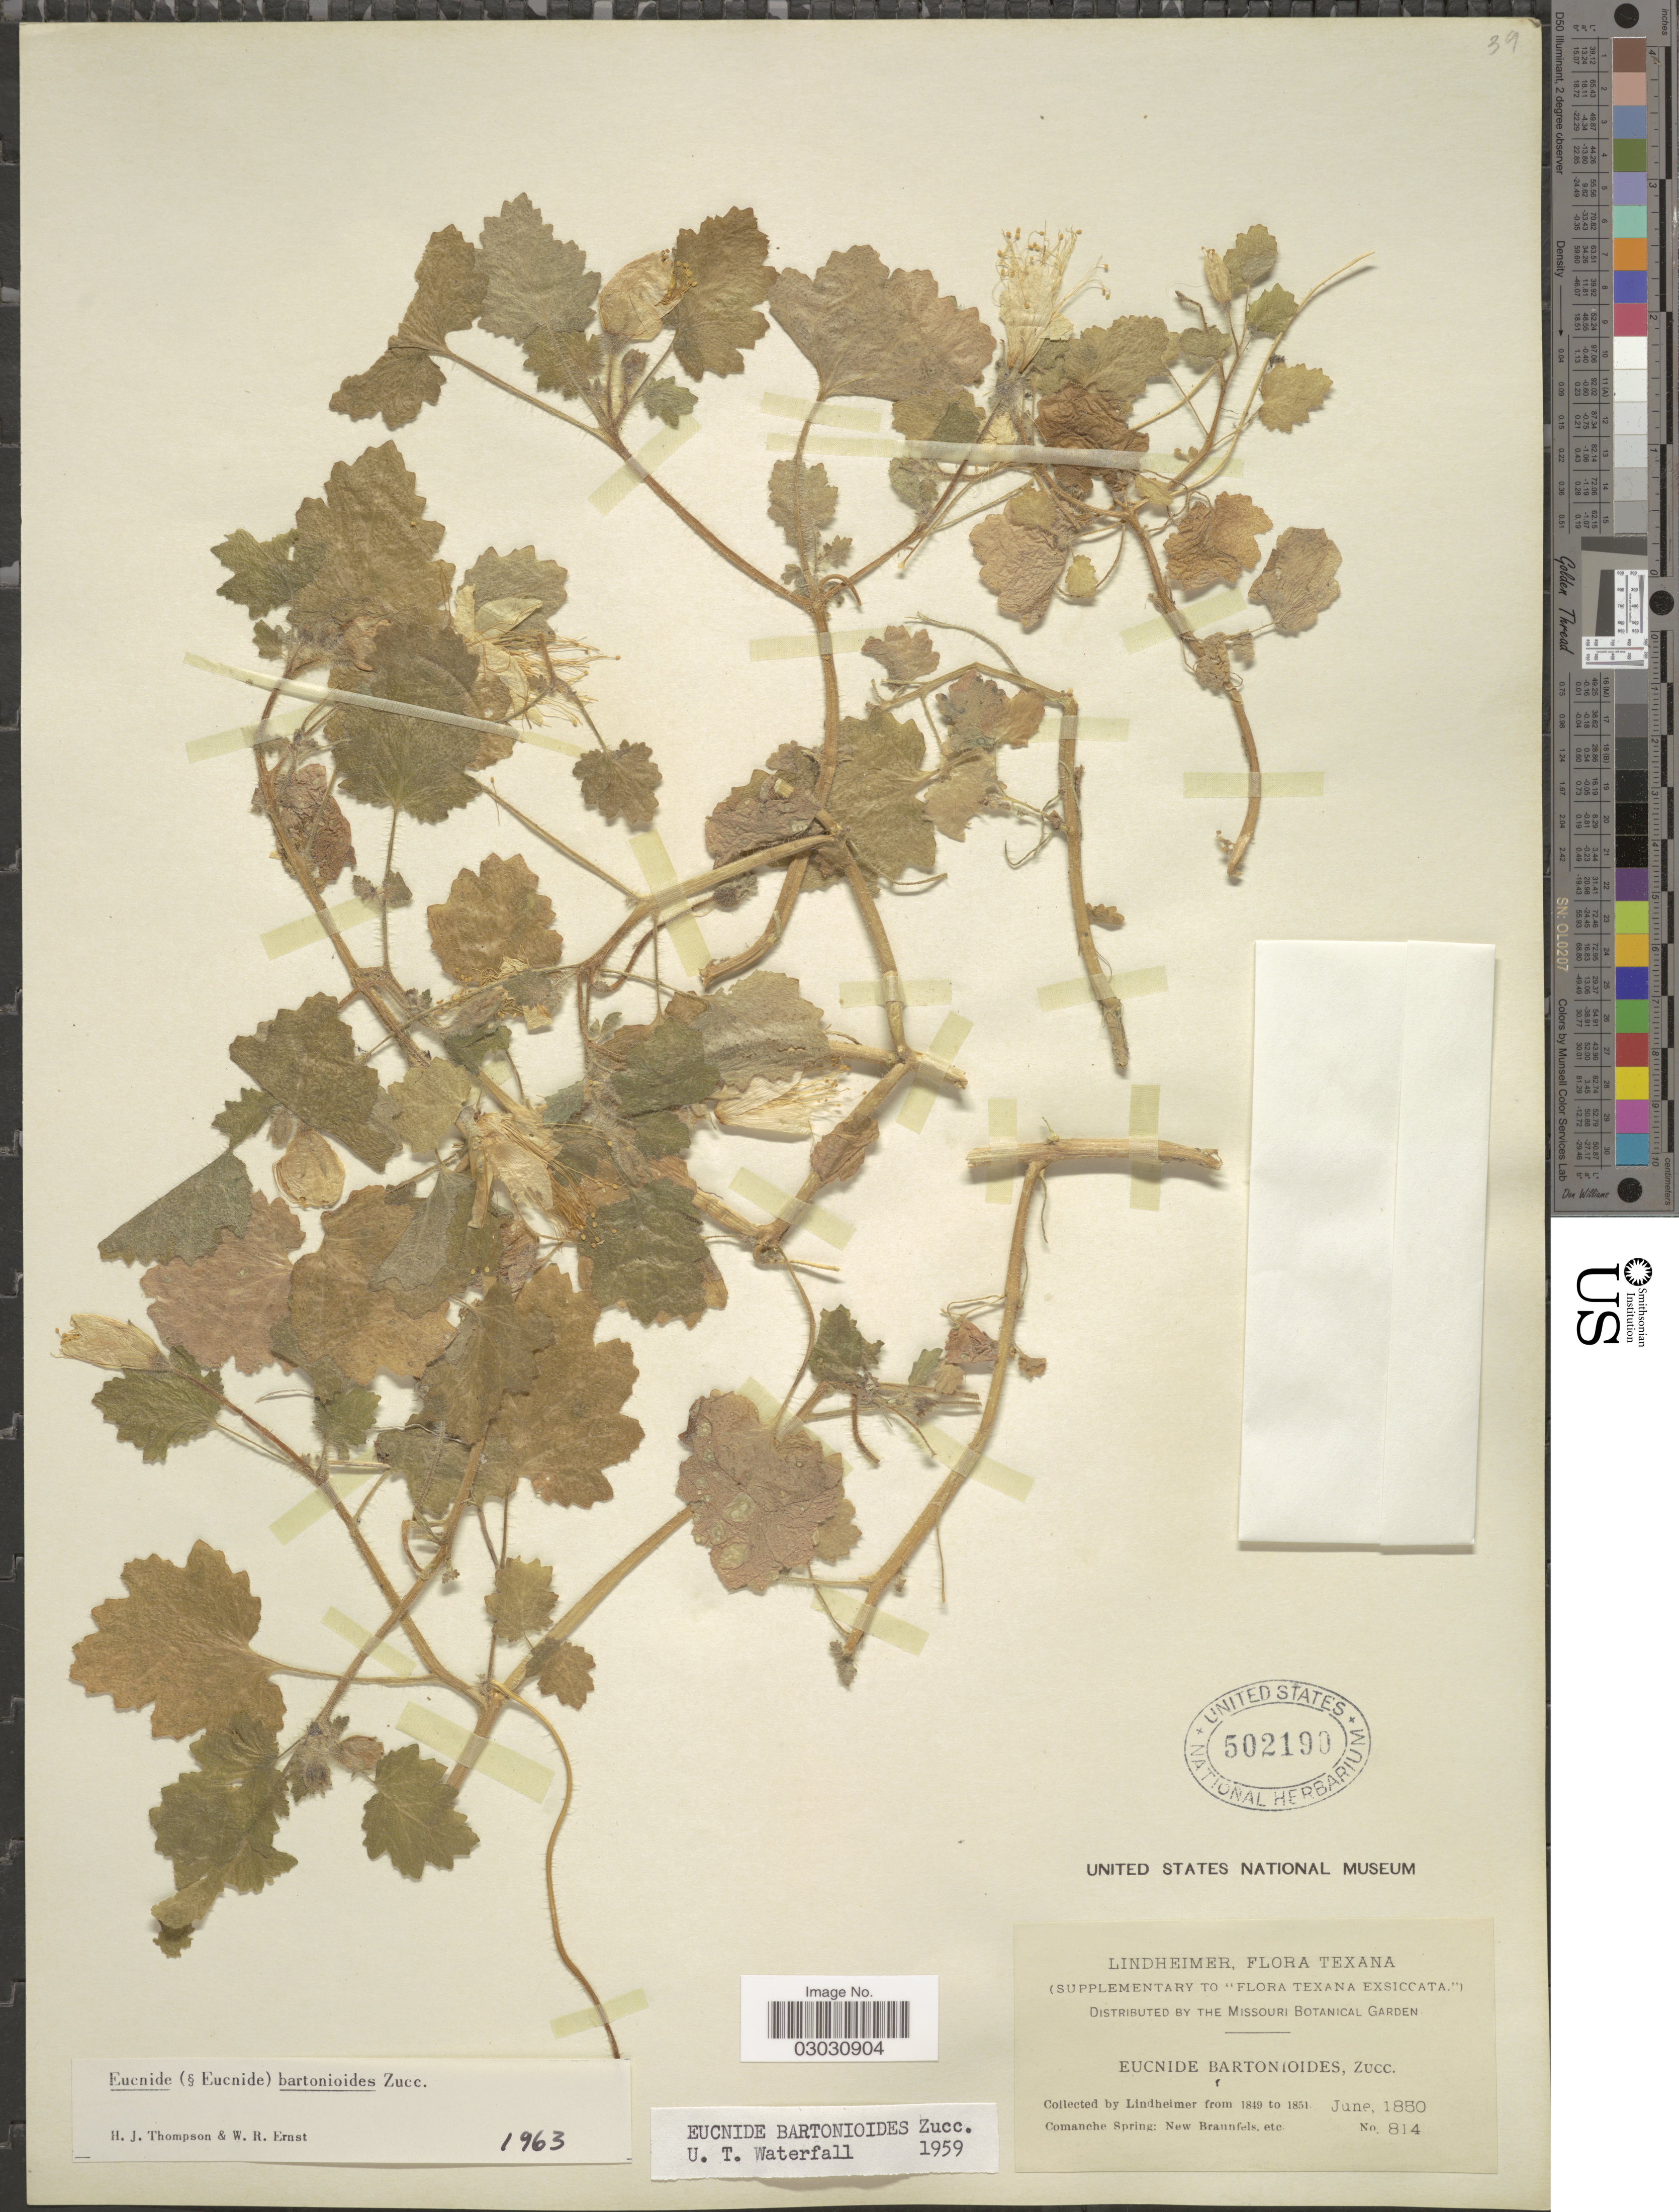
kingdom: Plantae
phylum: Tracheophyta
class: Magnoliopsida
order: Cornales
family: Loasaceae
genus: Eucnide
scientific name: Eucnide bartonioides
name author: Zucc.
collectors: -. Lindheimer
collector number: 814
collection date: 1850-06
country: United States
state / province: Texas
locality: Comanche Spring: New Braunfels, etc.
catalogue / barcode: US 502190